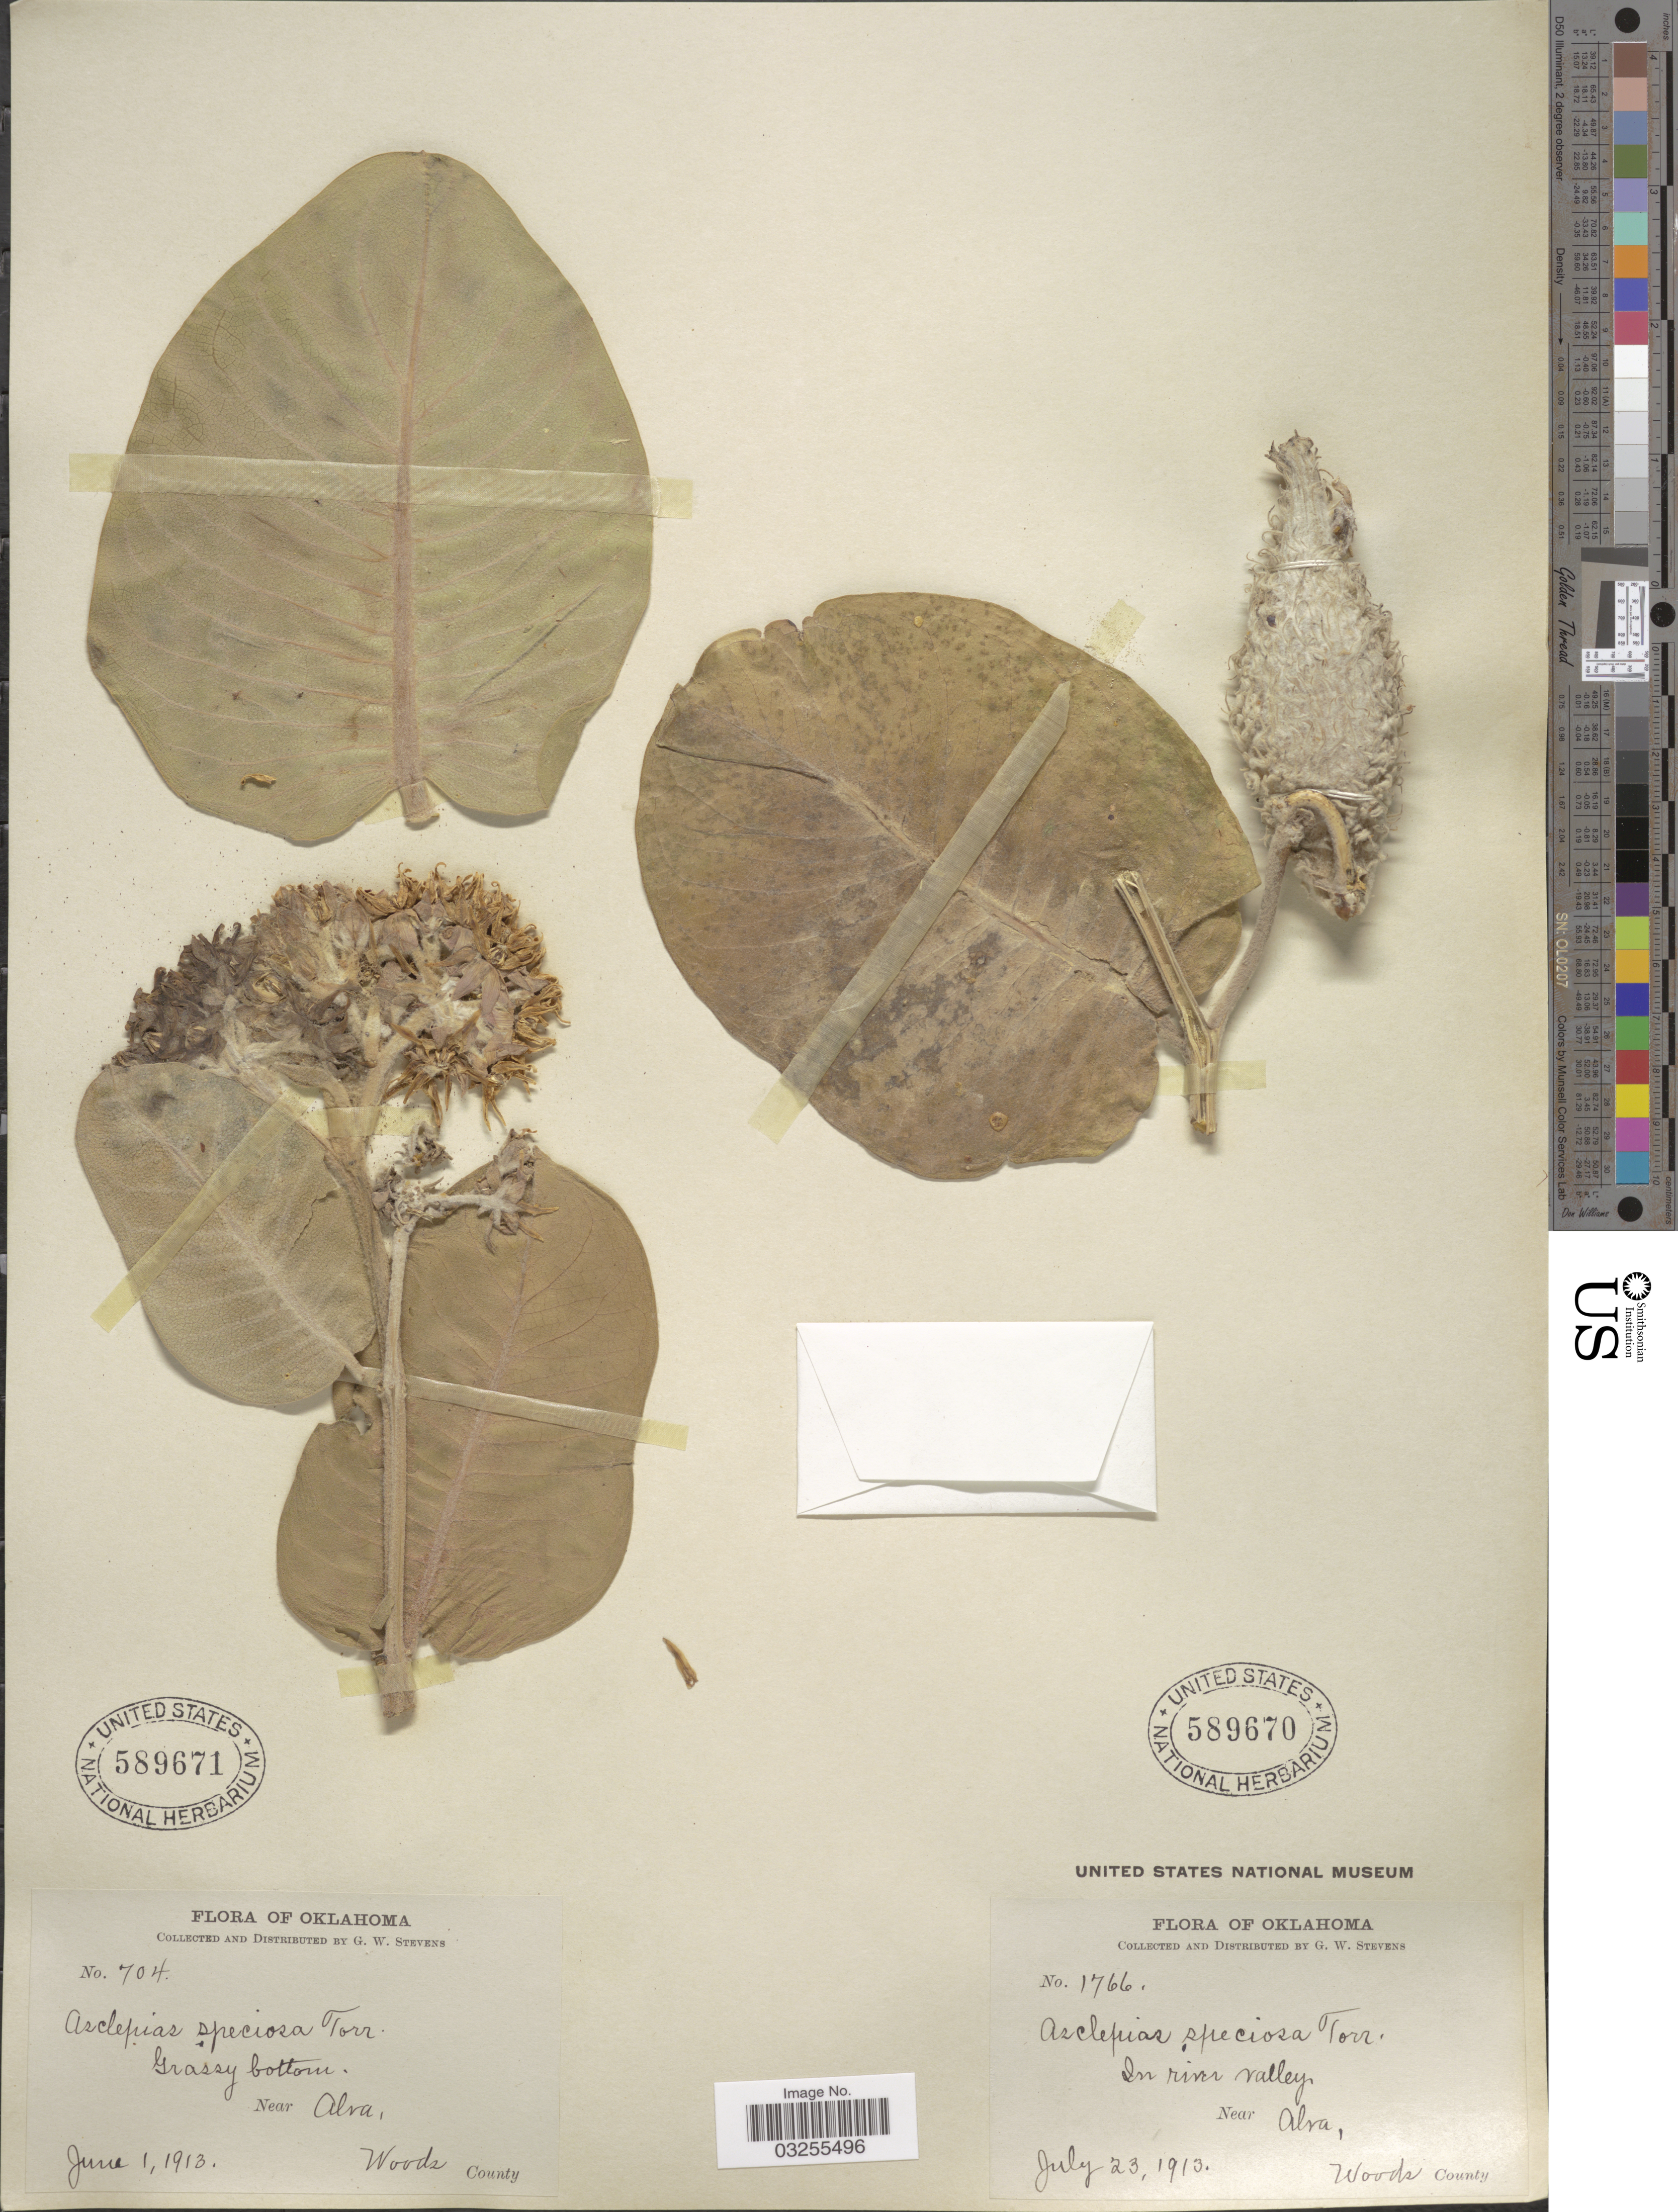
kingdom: Plantae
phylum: Tracheophyta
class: Magnoliopsida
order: Gentianales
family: Apocynaceae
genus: Asclepias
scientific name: Asclepias speciosa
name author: Torr.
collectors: G. W. Stevens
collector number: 1766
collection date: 1913-07-23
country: United States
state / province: Oklahoma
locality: In rim valley, Near Alva, Woods County.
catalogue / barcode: US 589670